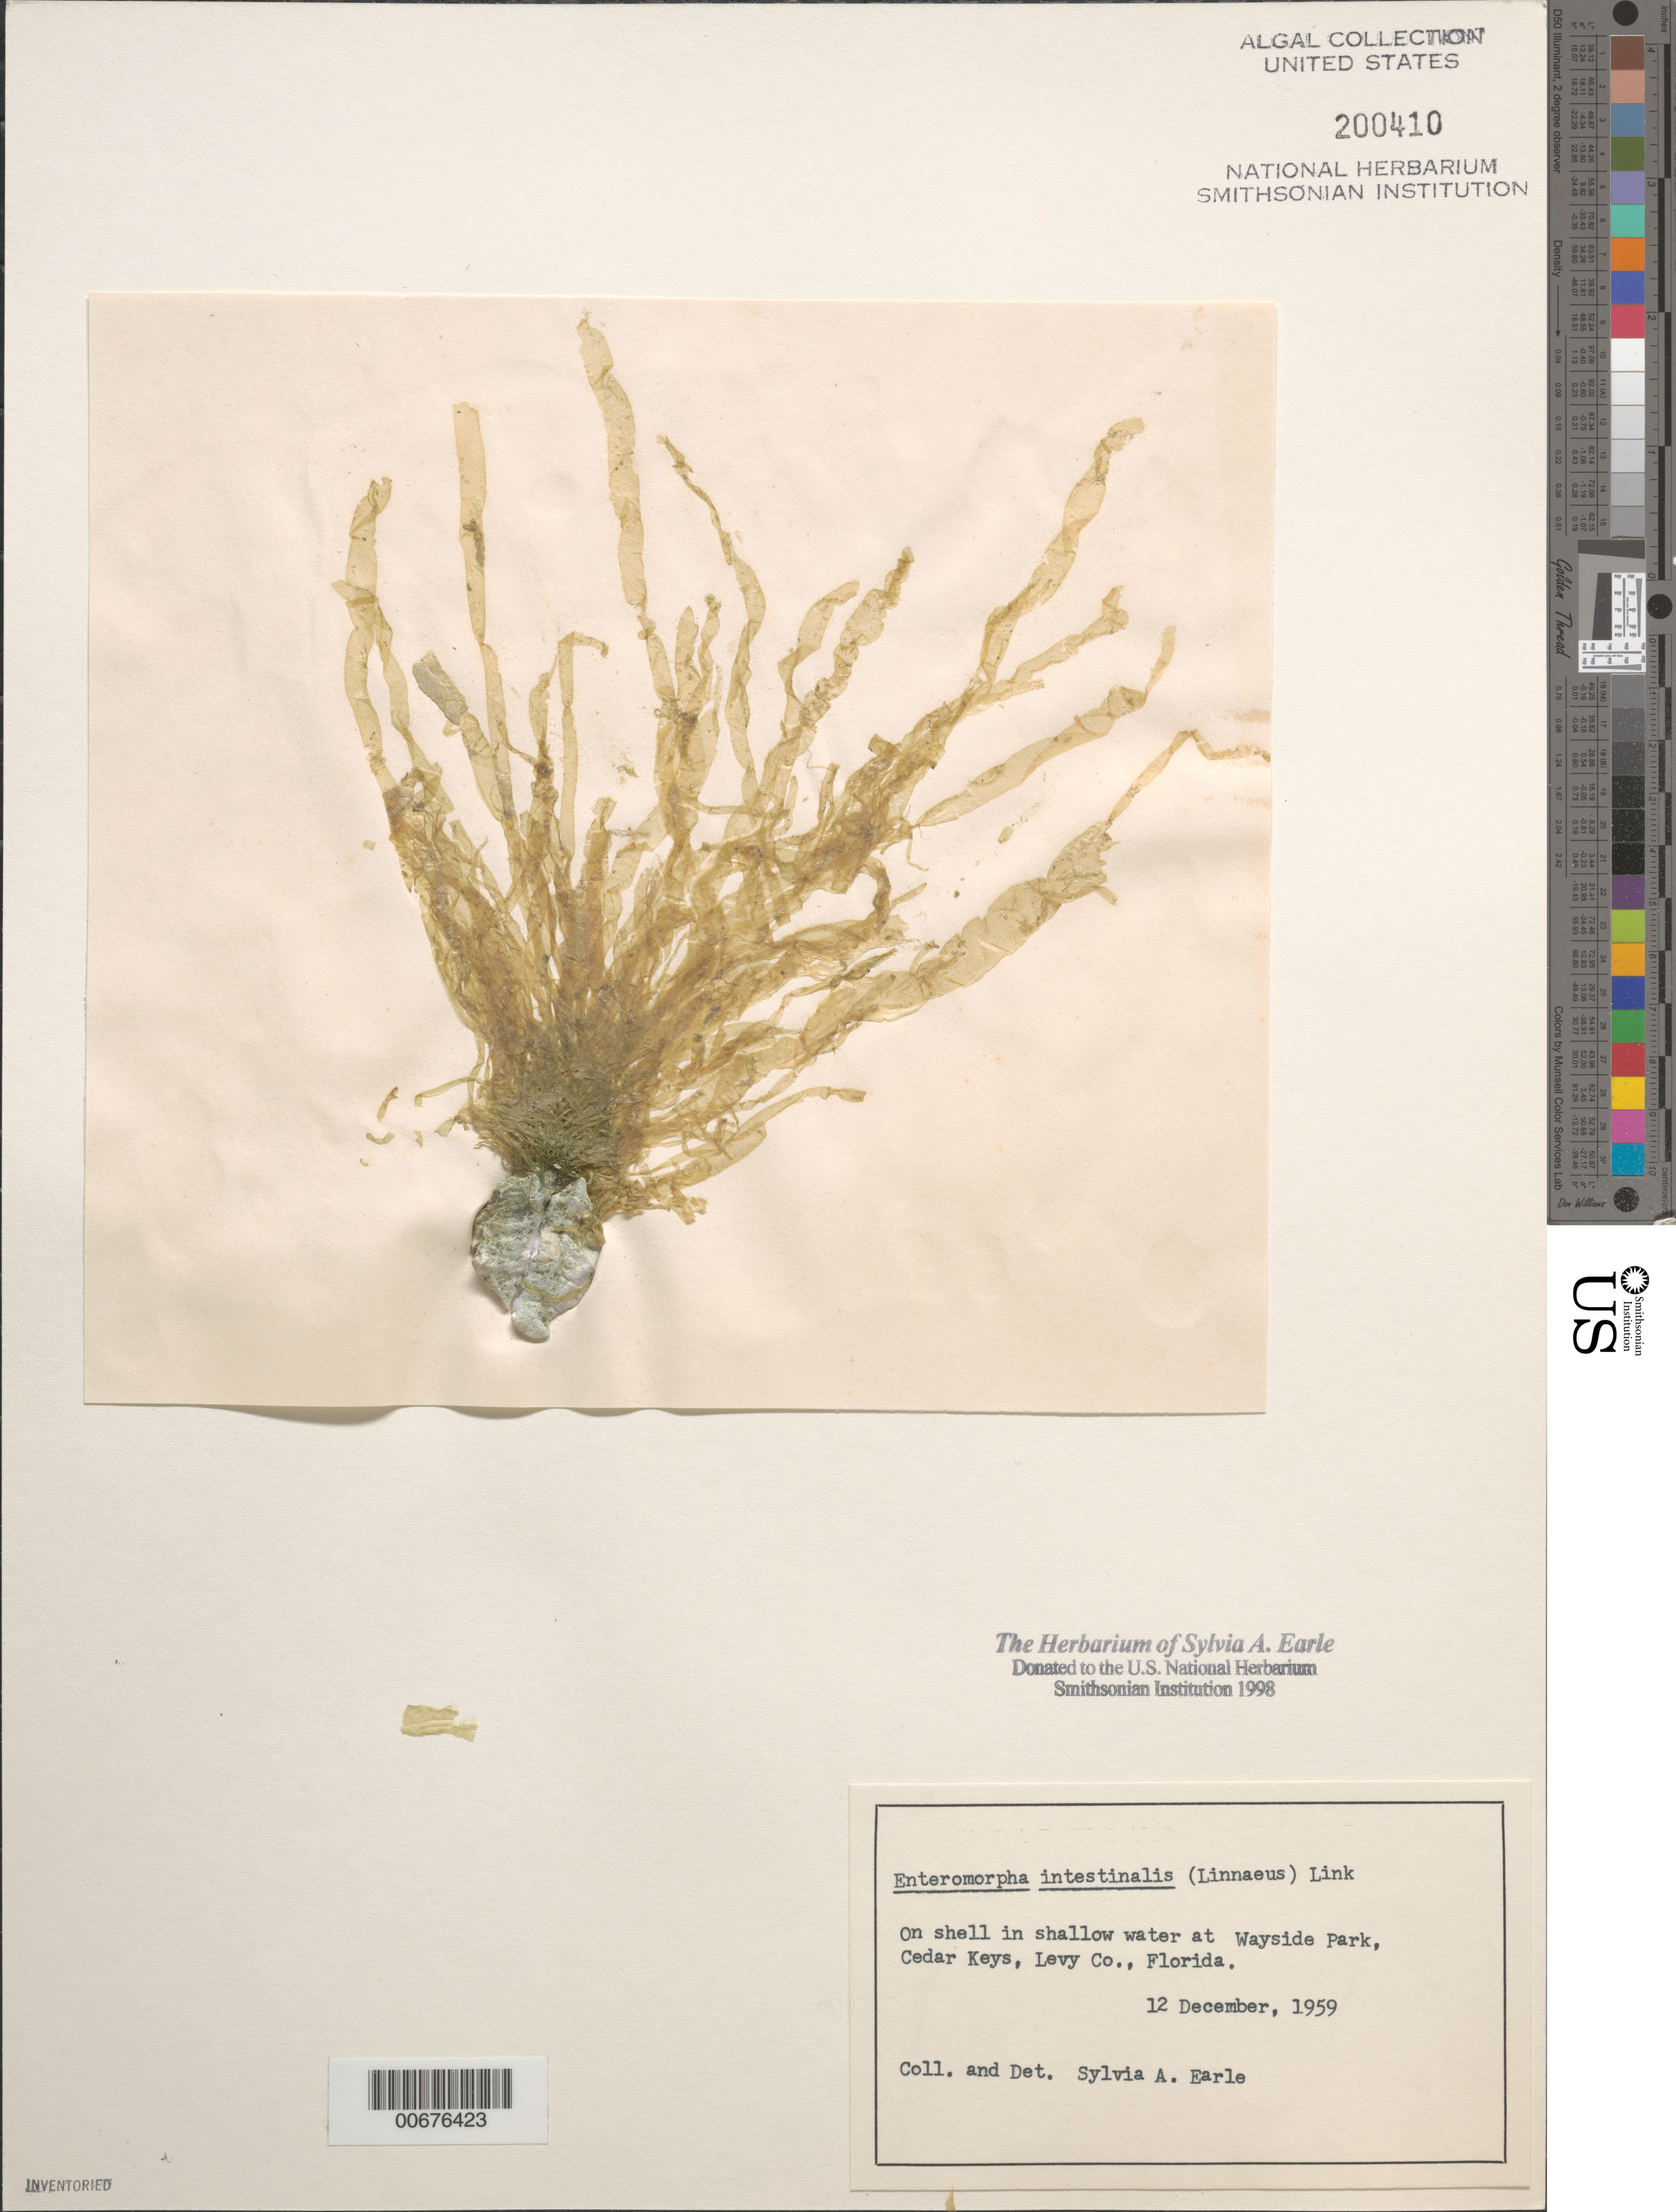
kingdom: Plantae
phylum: Chlorophyta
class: Ulvophyceae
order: Ulvales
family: Ulvaceae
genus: Ulva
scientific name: Ulva intestinalis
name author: L.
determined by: Algae name updating Project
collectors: S. A. Earle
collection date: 1959-12-12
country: United States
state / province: Florida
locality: On shell in shallow water at Wayside Park, Cedar Keys, Levy Co.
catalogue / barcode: US 200410